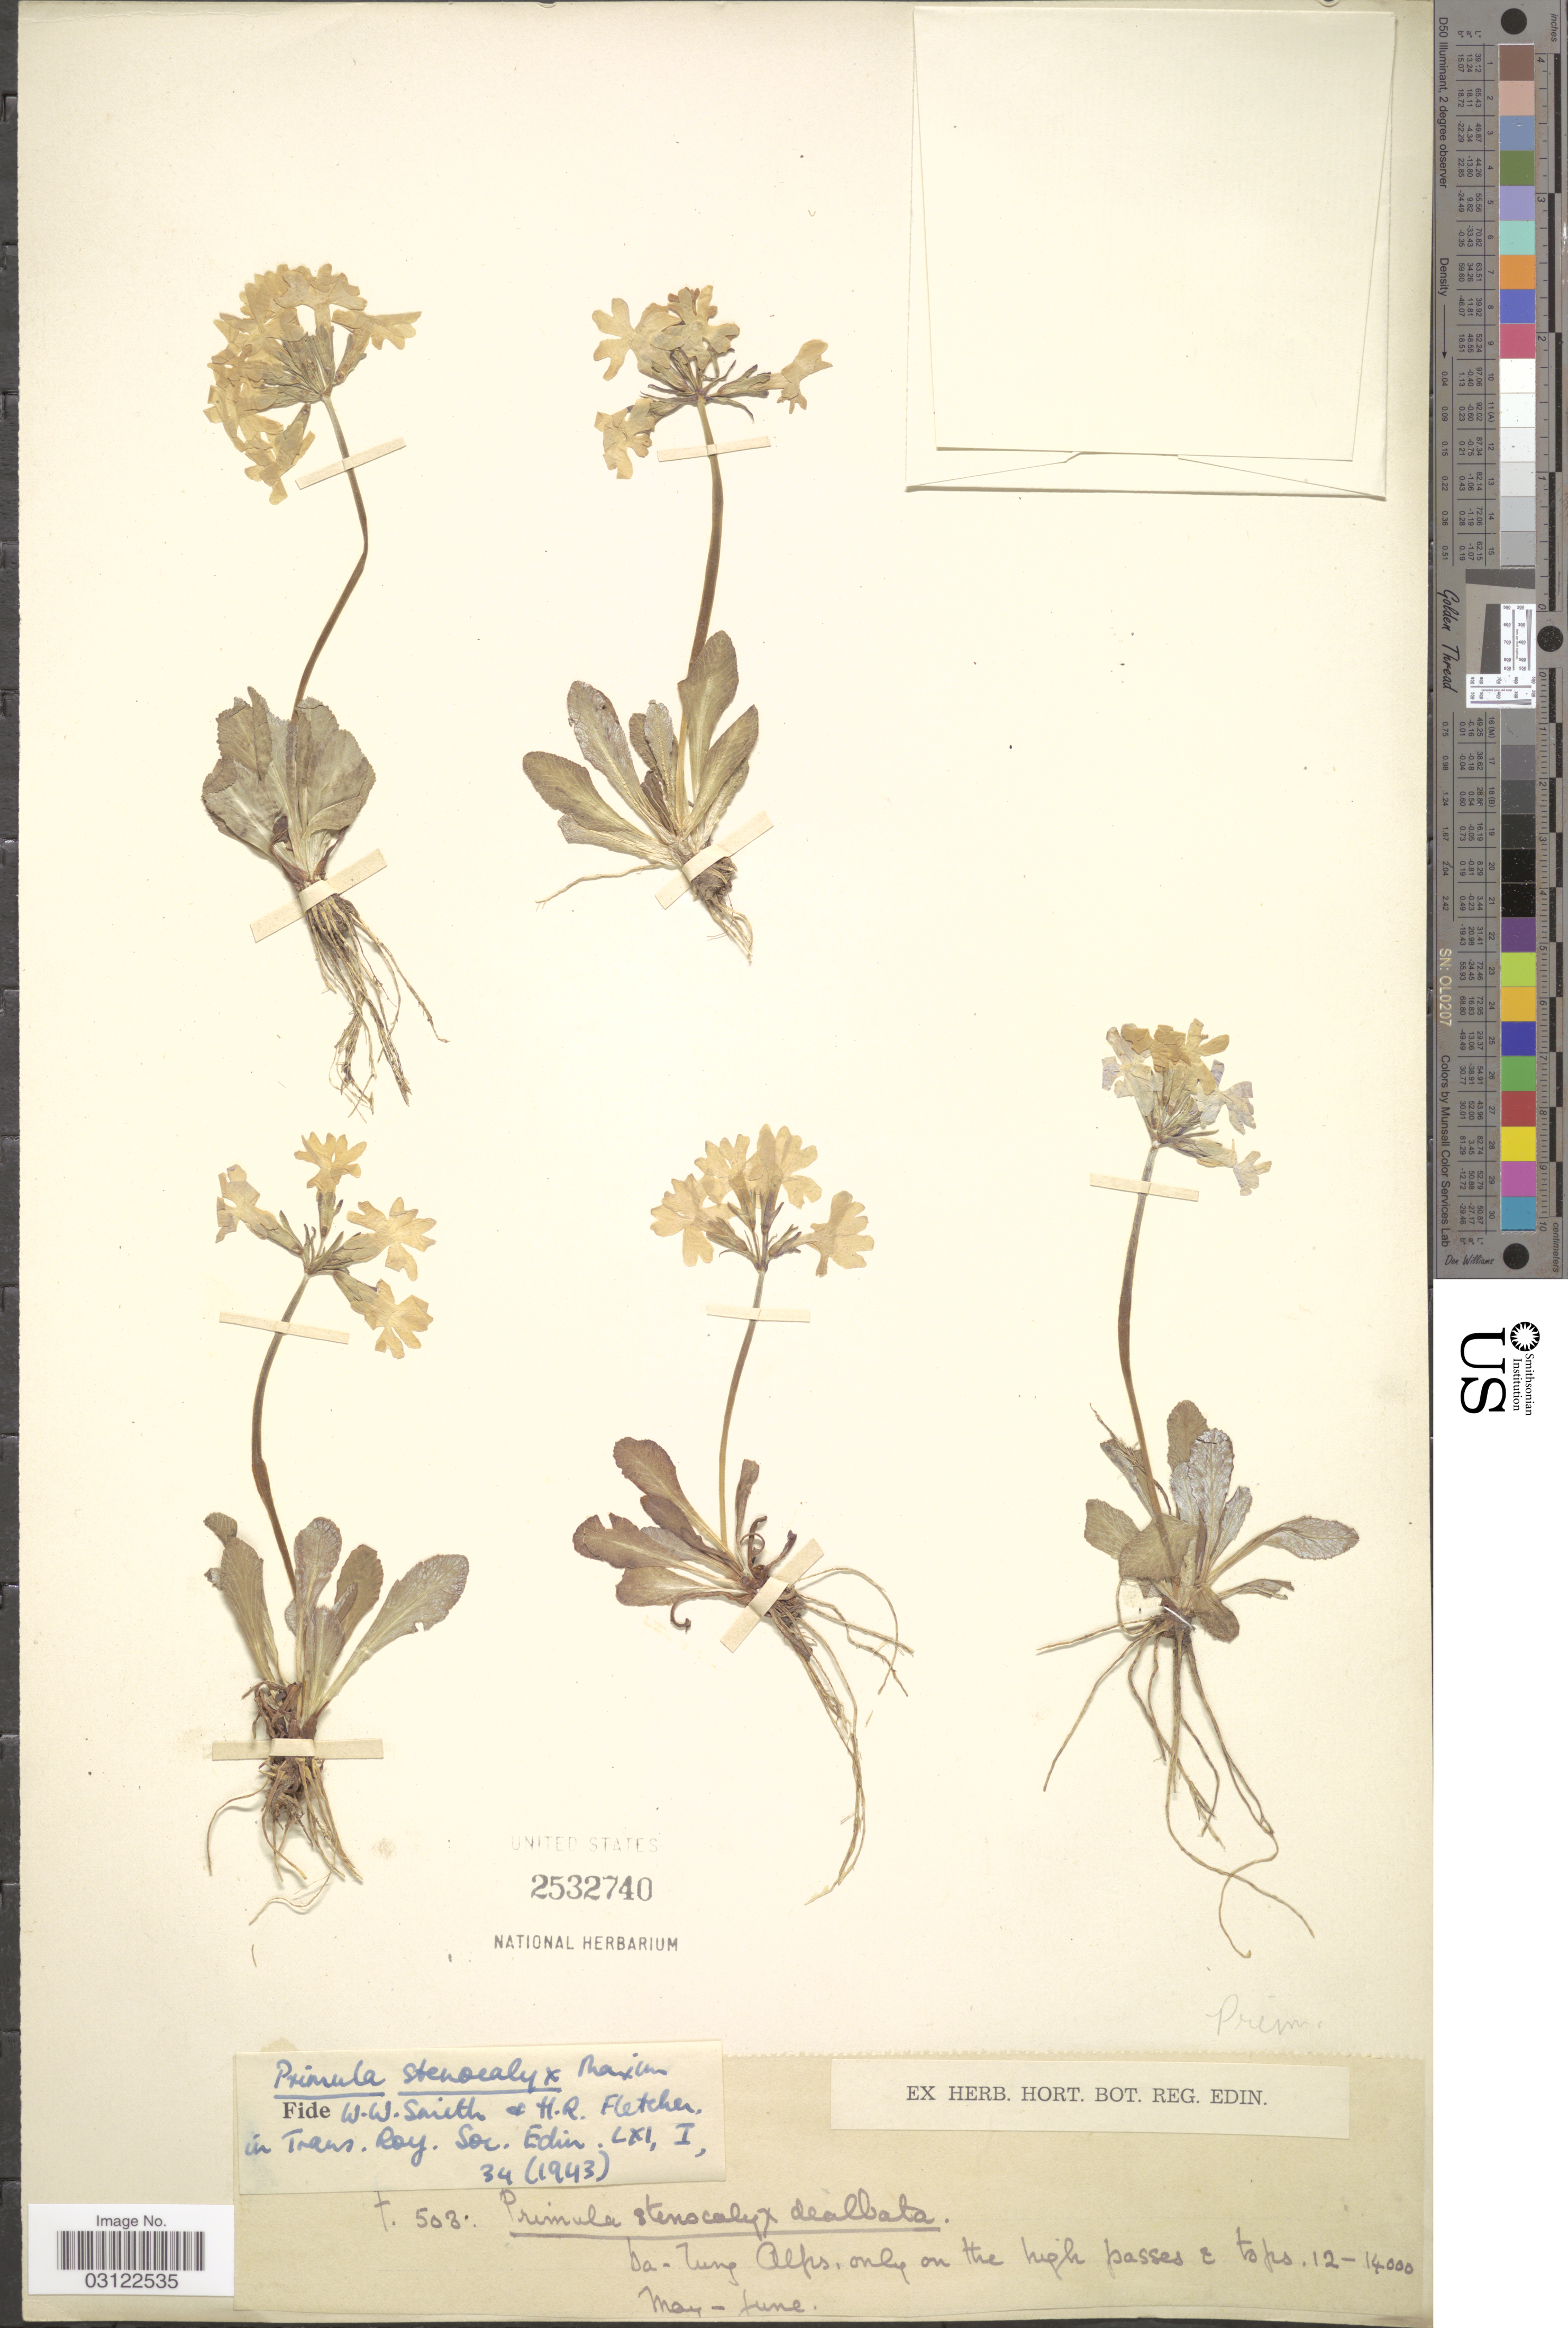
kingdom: Plantae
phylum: Tracheophyta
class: Magnoliopsida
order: Ericales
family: Primulaceae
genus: Primula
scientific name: Primula stenocalyx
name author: Maxim.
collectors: Ex herb. Hort. Reg. Bot. Edin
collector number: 503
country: China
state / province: Gansu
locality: Da-Tung Alps.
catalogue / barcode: US 2532740